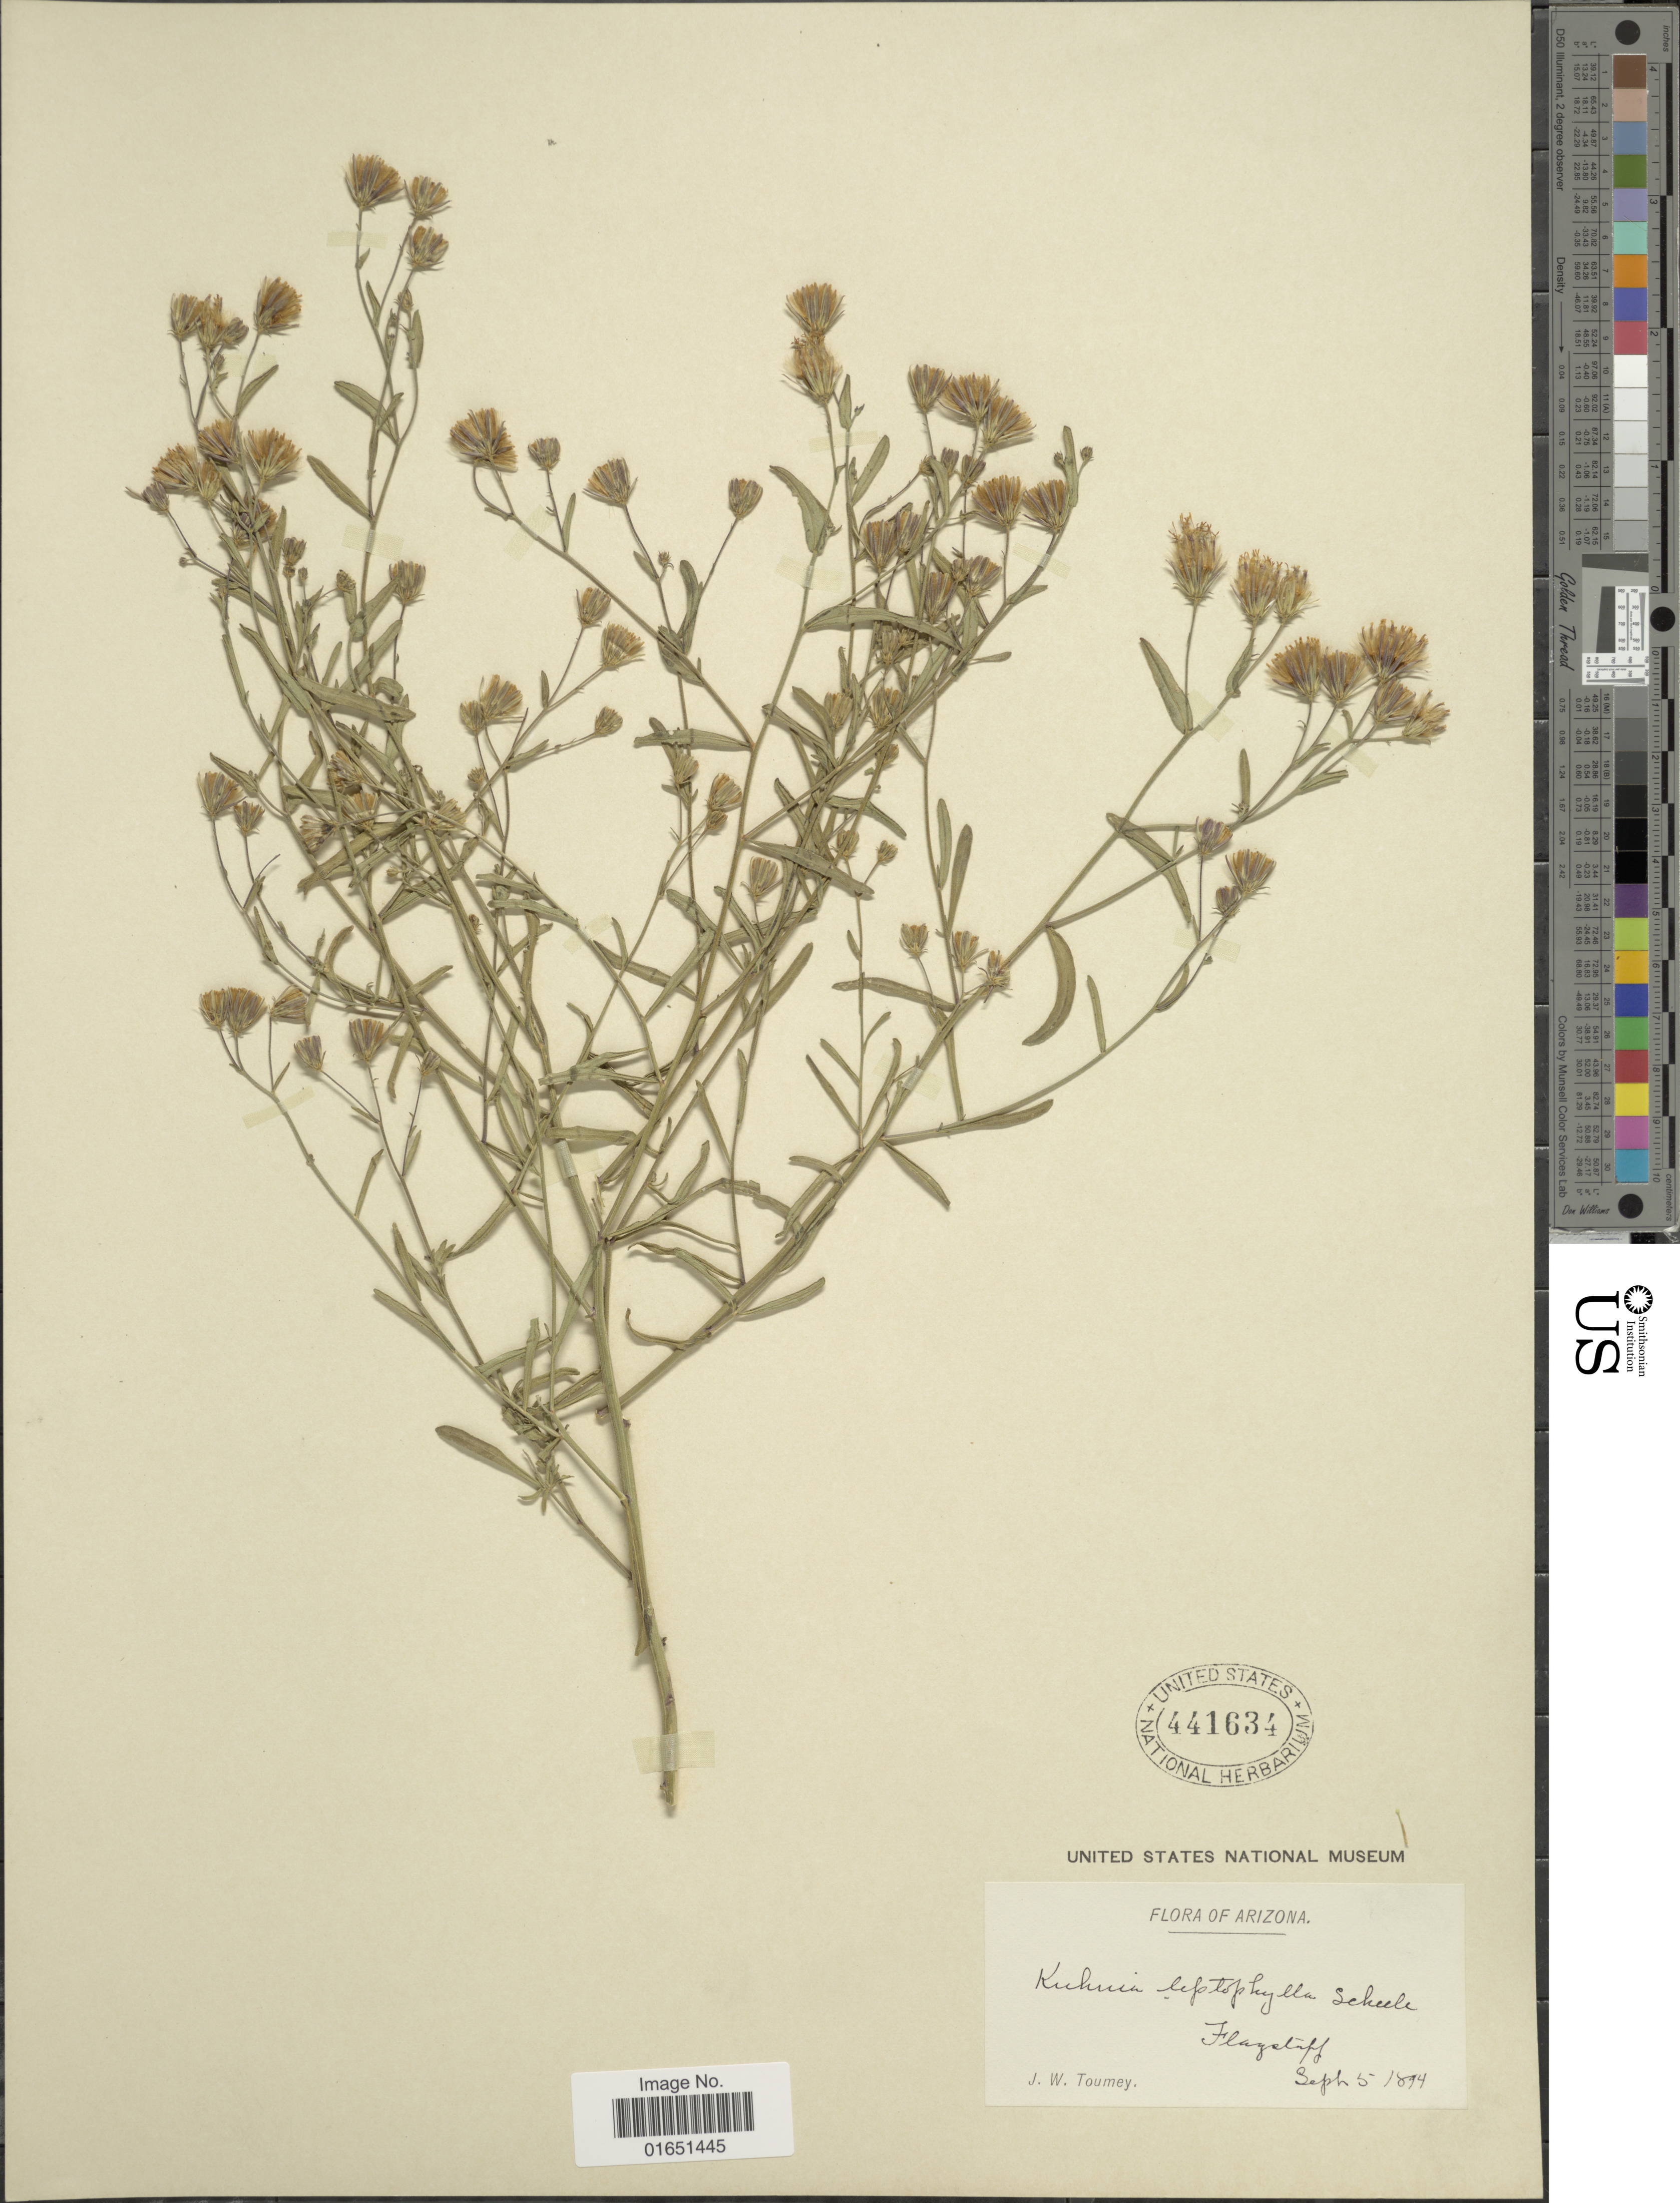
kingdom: Plantae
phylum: Tracheophyta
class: Magnoliopsida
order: Asterales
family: Asteraceae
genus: Brickellia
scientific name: Brickellia rosmarinifolia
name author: (Vent.) W.A. Weber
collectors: J. W. Toumey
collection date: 1894-09-05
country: United States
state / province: Arizona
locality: Flagstaff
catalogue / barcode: US 441634